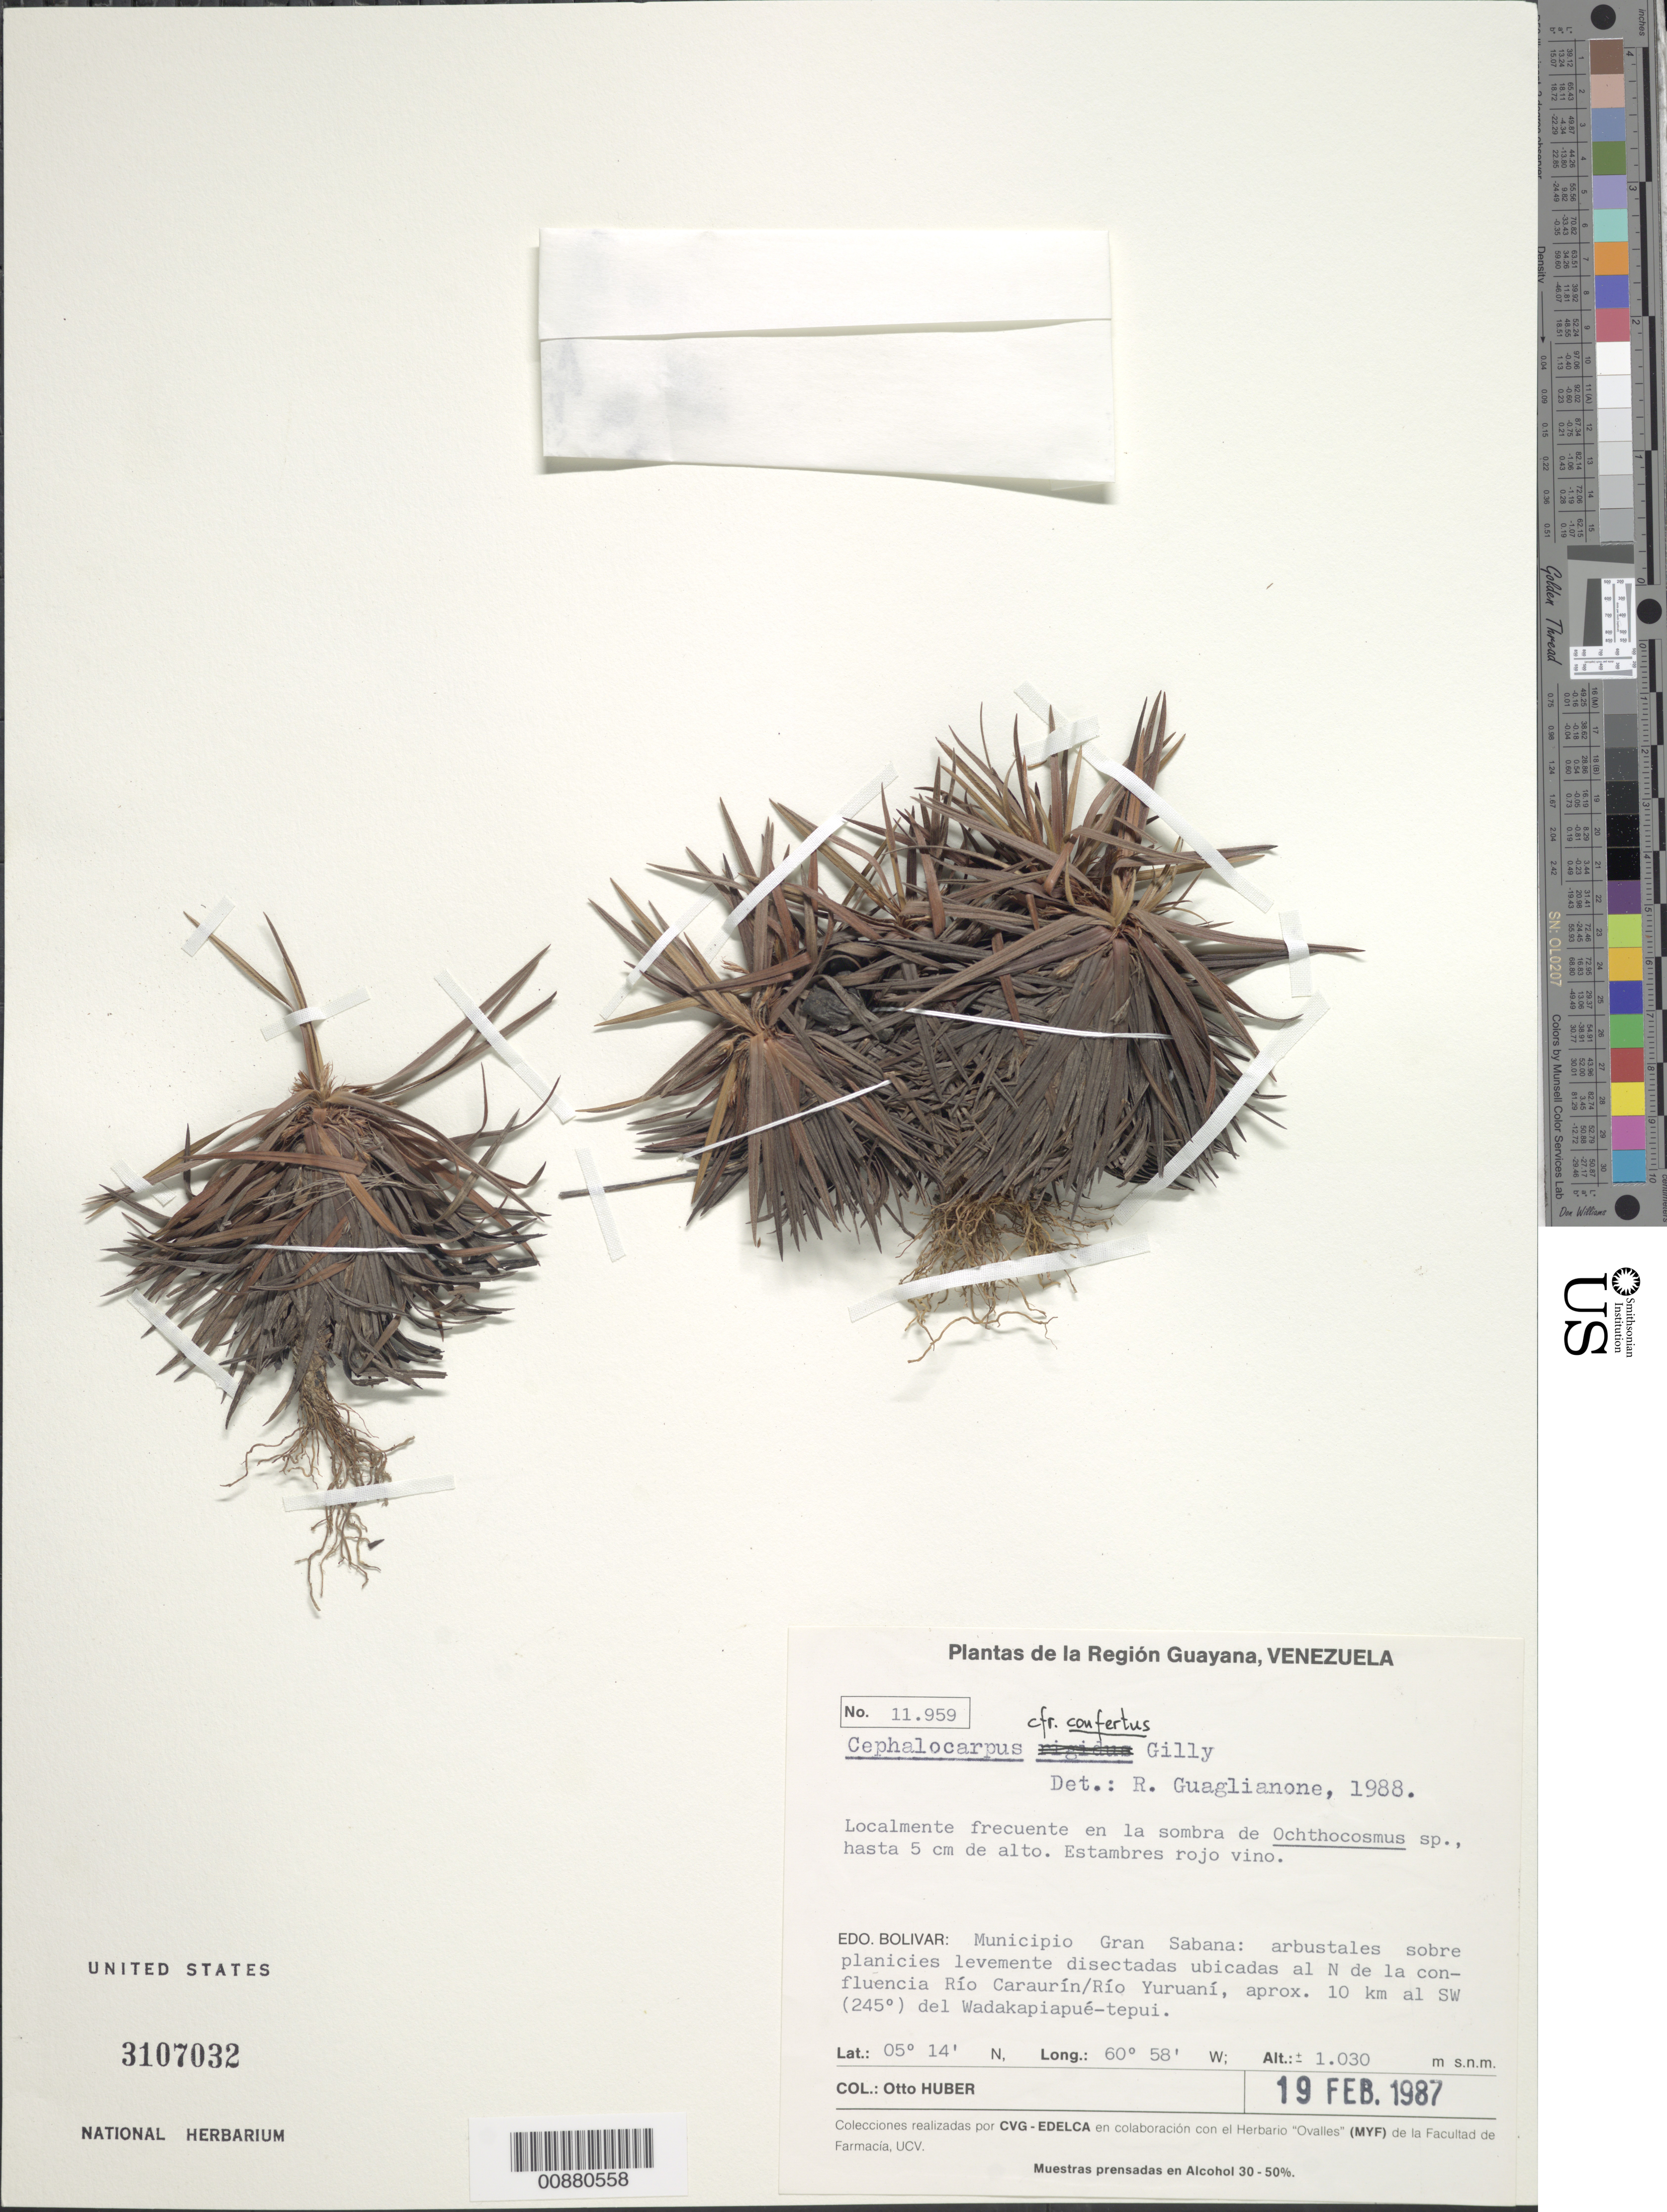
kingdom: Plantae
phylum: Tracheophyta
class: Liliopsida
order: Poales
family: Cyperaceae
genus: Cephalocarpus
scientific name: Cephalocarpus confertus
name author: Gilly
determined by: Guaglianone, E. R.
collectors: O. Huber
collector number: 11959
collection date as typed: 19-Feb-87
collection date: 1987-02-19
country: Venezuela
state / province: Bolívar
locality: Mun. Gran Sabana, N de la confluencia Río Caruarín/Río Yuruaní, approx. 10 km SW Wadakapiapué-tepuí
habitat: Arbustales sober planicies levemente disectadas ubicadas; en la sombra de Ochthocosmus sp.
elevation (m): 1030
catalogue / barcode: US 3107032